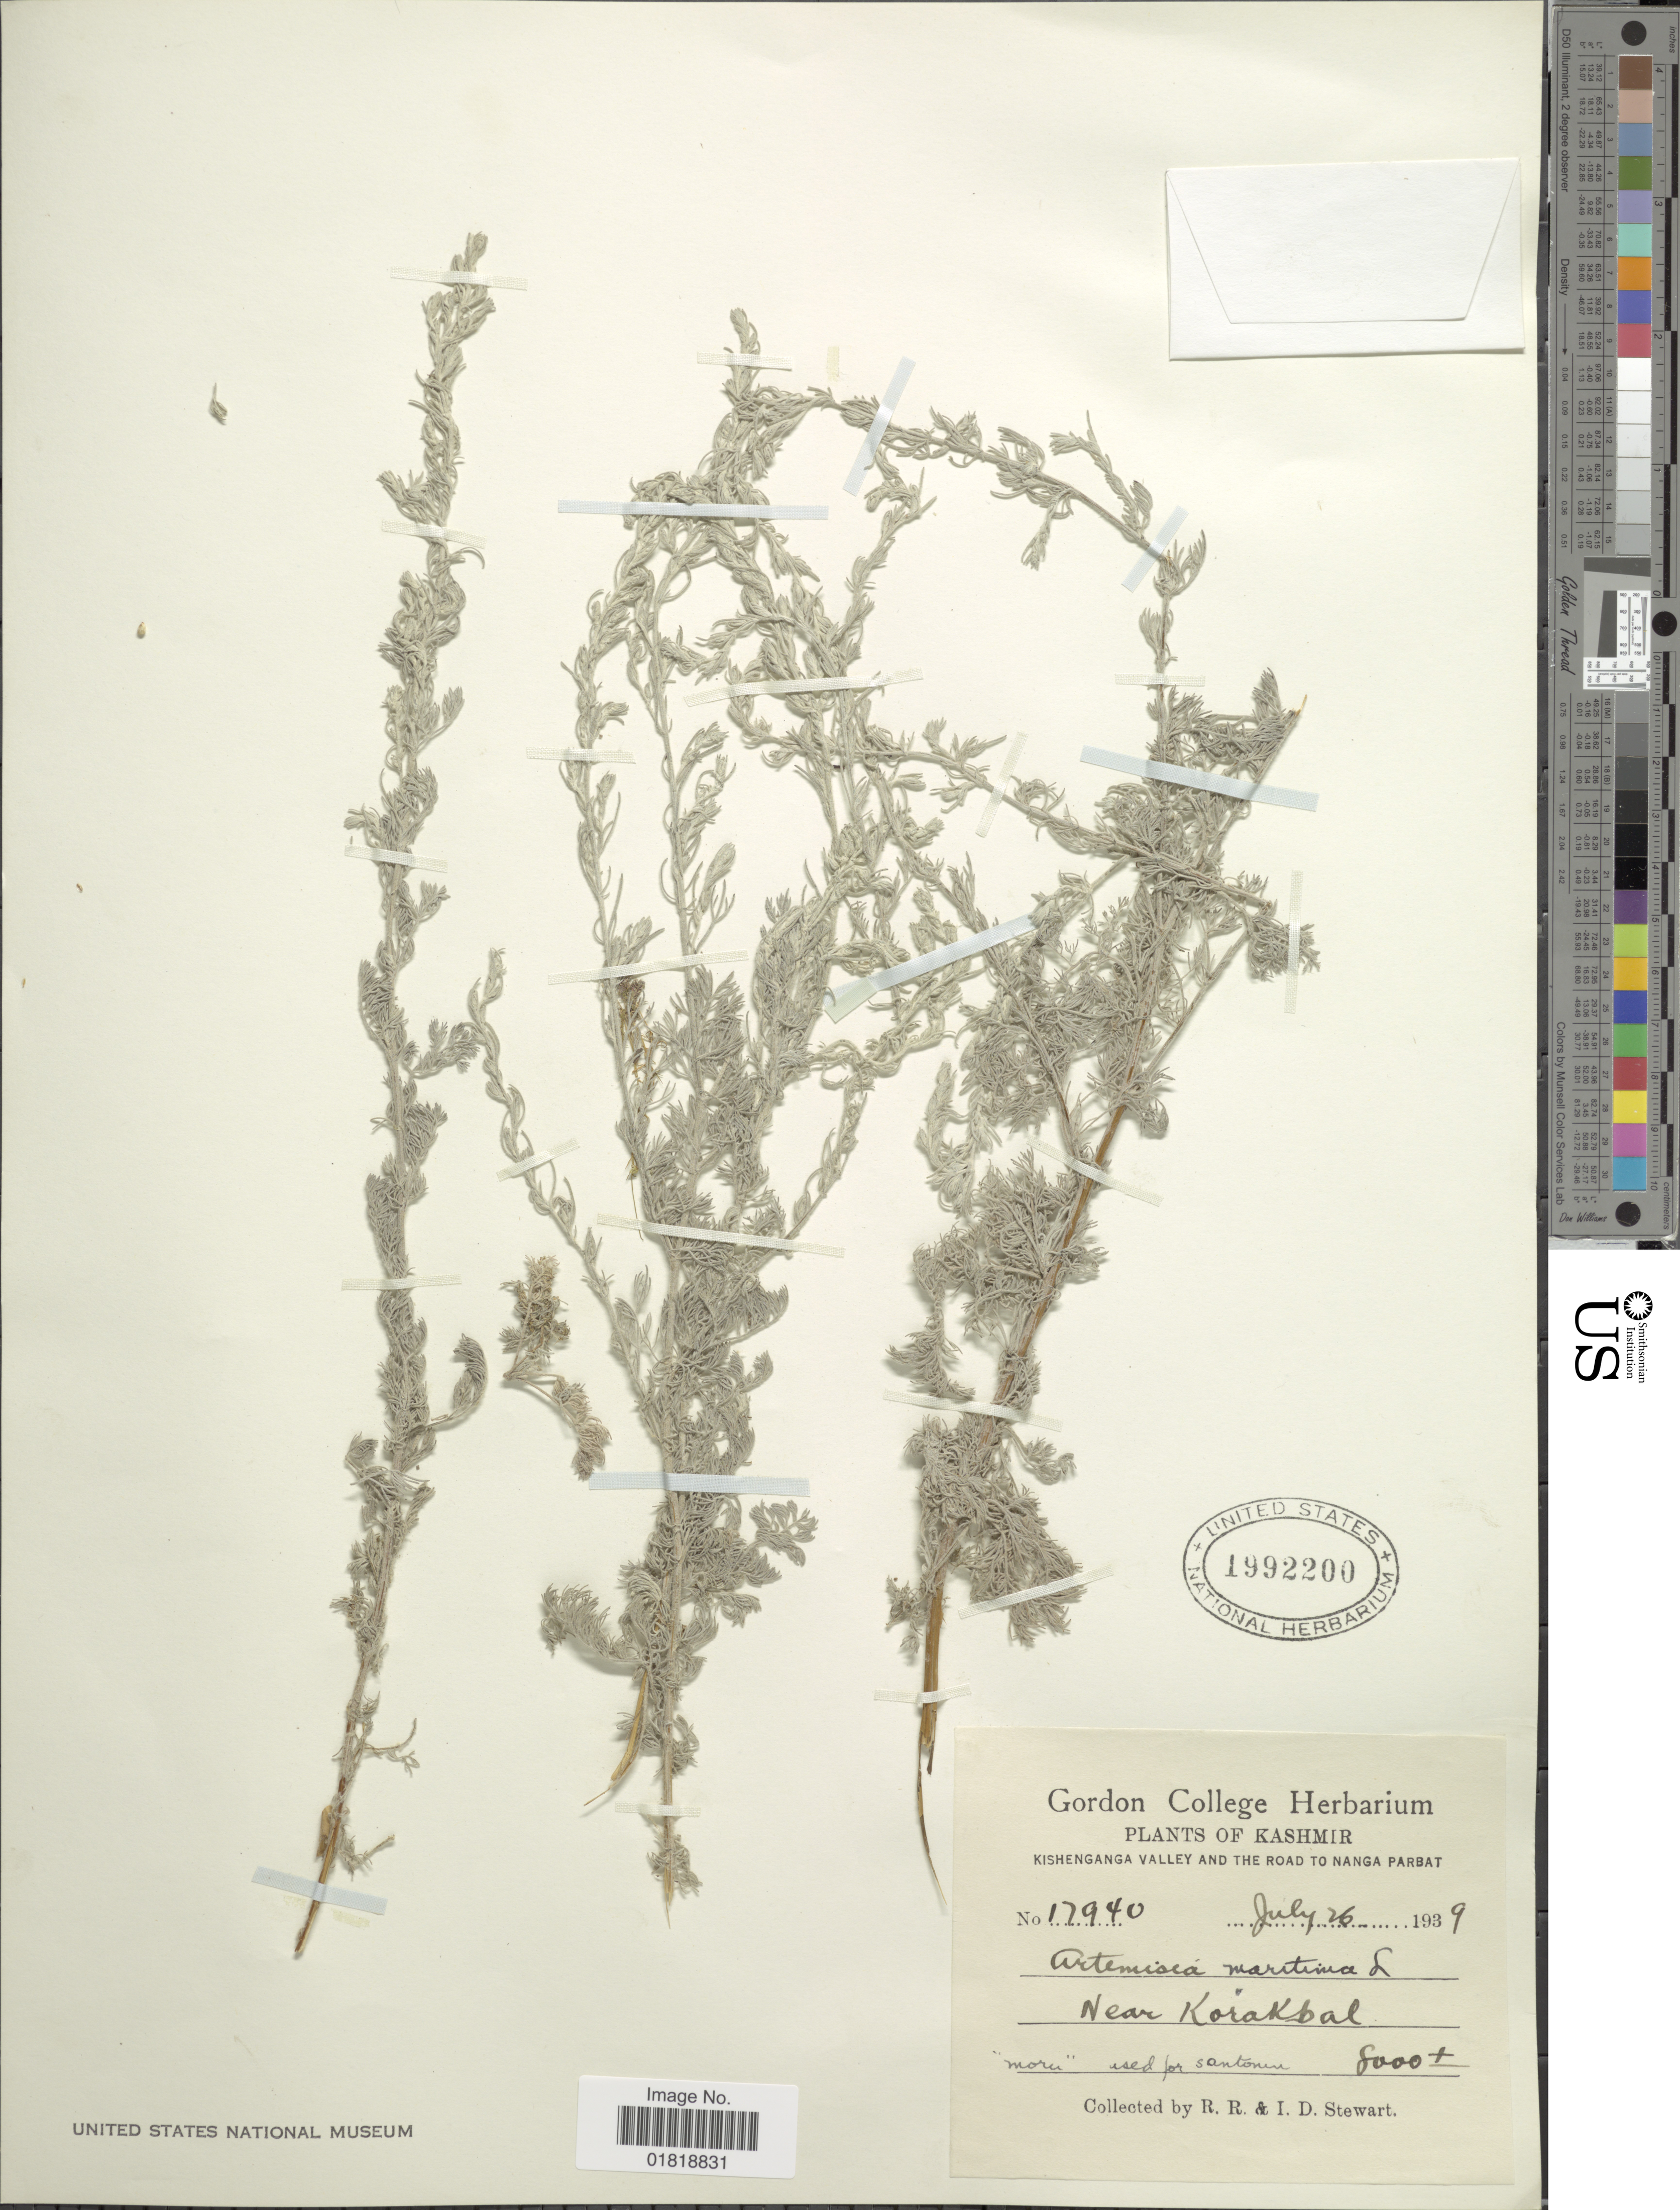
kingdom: Plantae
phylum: Tracheophyta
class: Magnoliopsida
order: Asterales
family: Asteraceae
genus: Artemisia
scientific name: Artemisia maritima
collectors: R. R. Stewart & I. Stewart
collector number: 17940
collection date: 1939-06-26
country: India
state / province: Jammu and Kashmir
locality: Kashmir, Kishenganga Valley and the road to Nanga Parbat, near Korakbal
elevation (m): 2438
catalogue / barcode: US 1992200